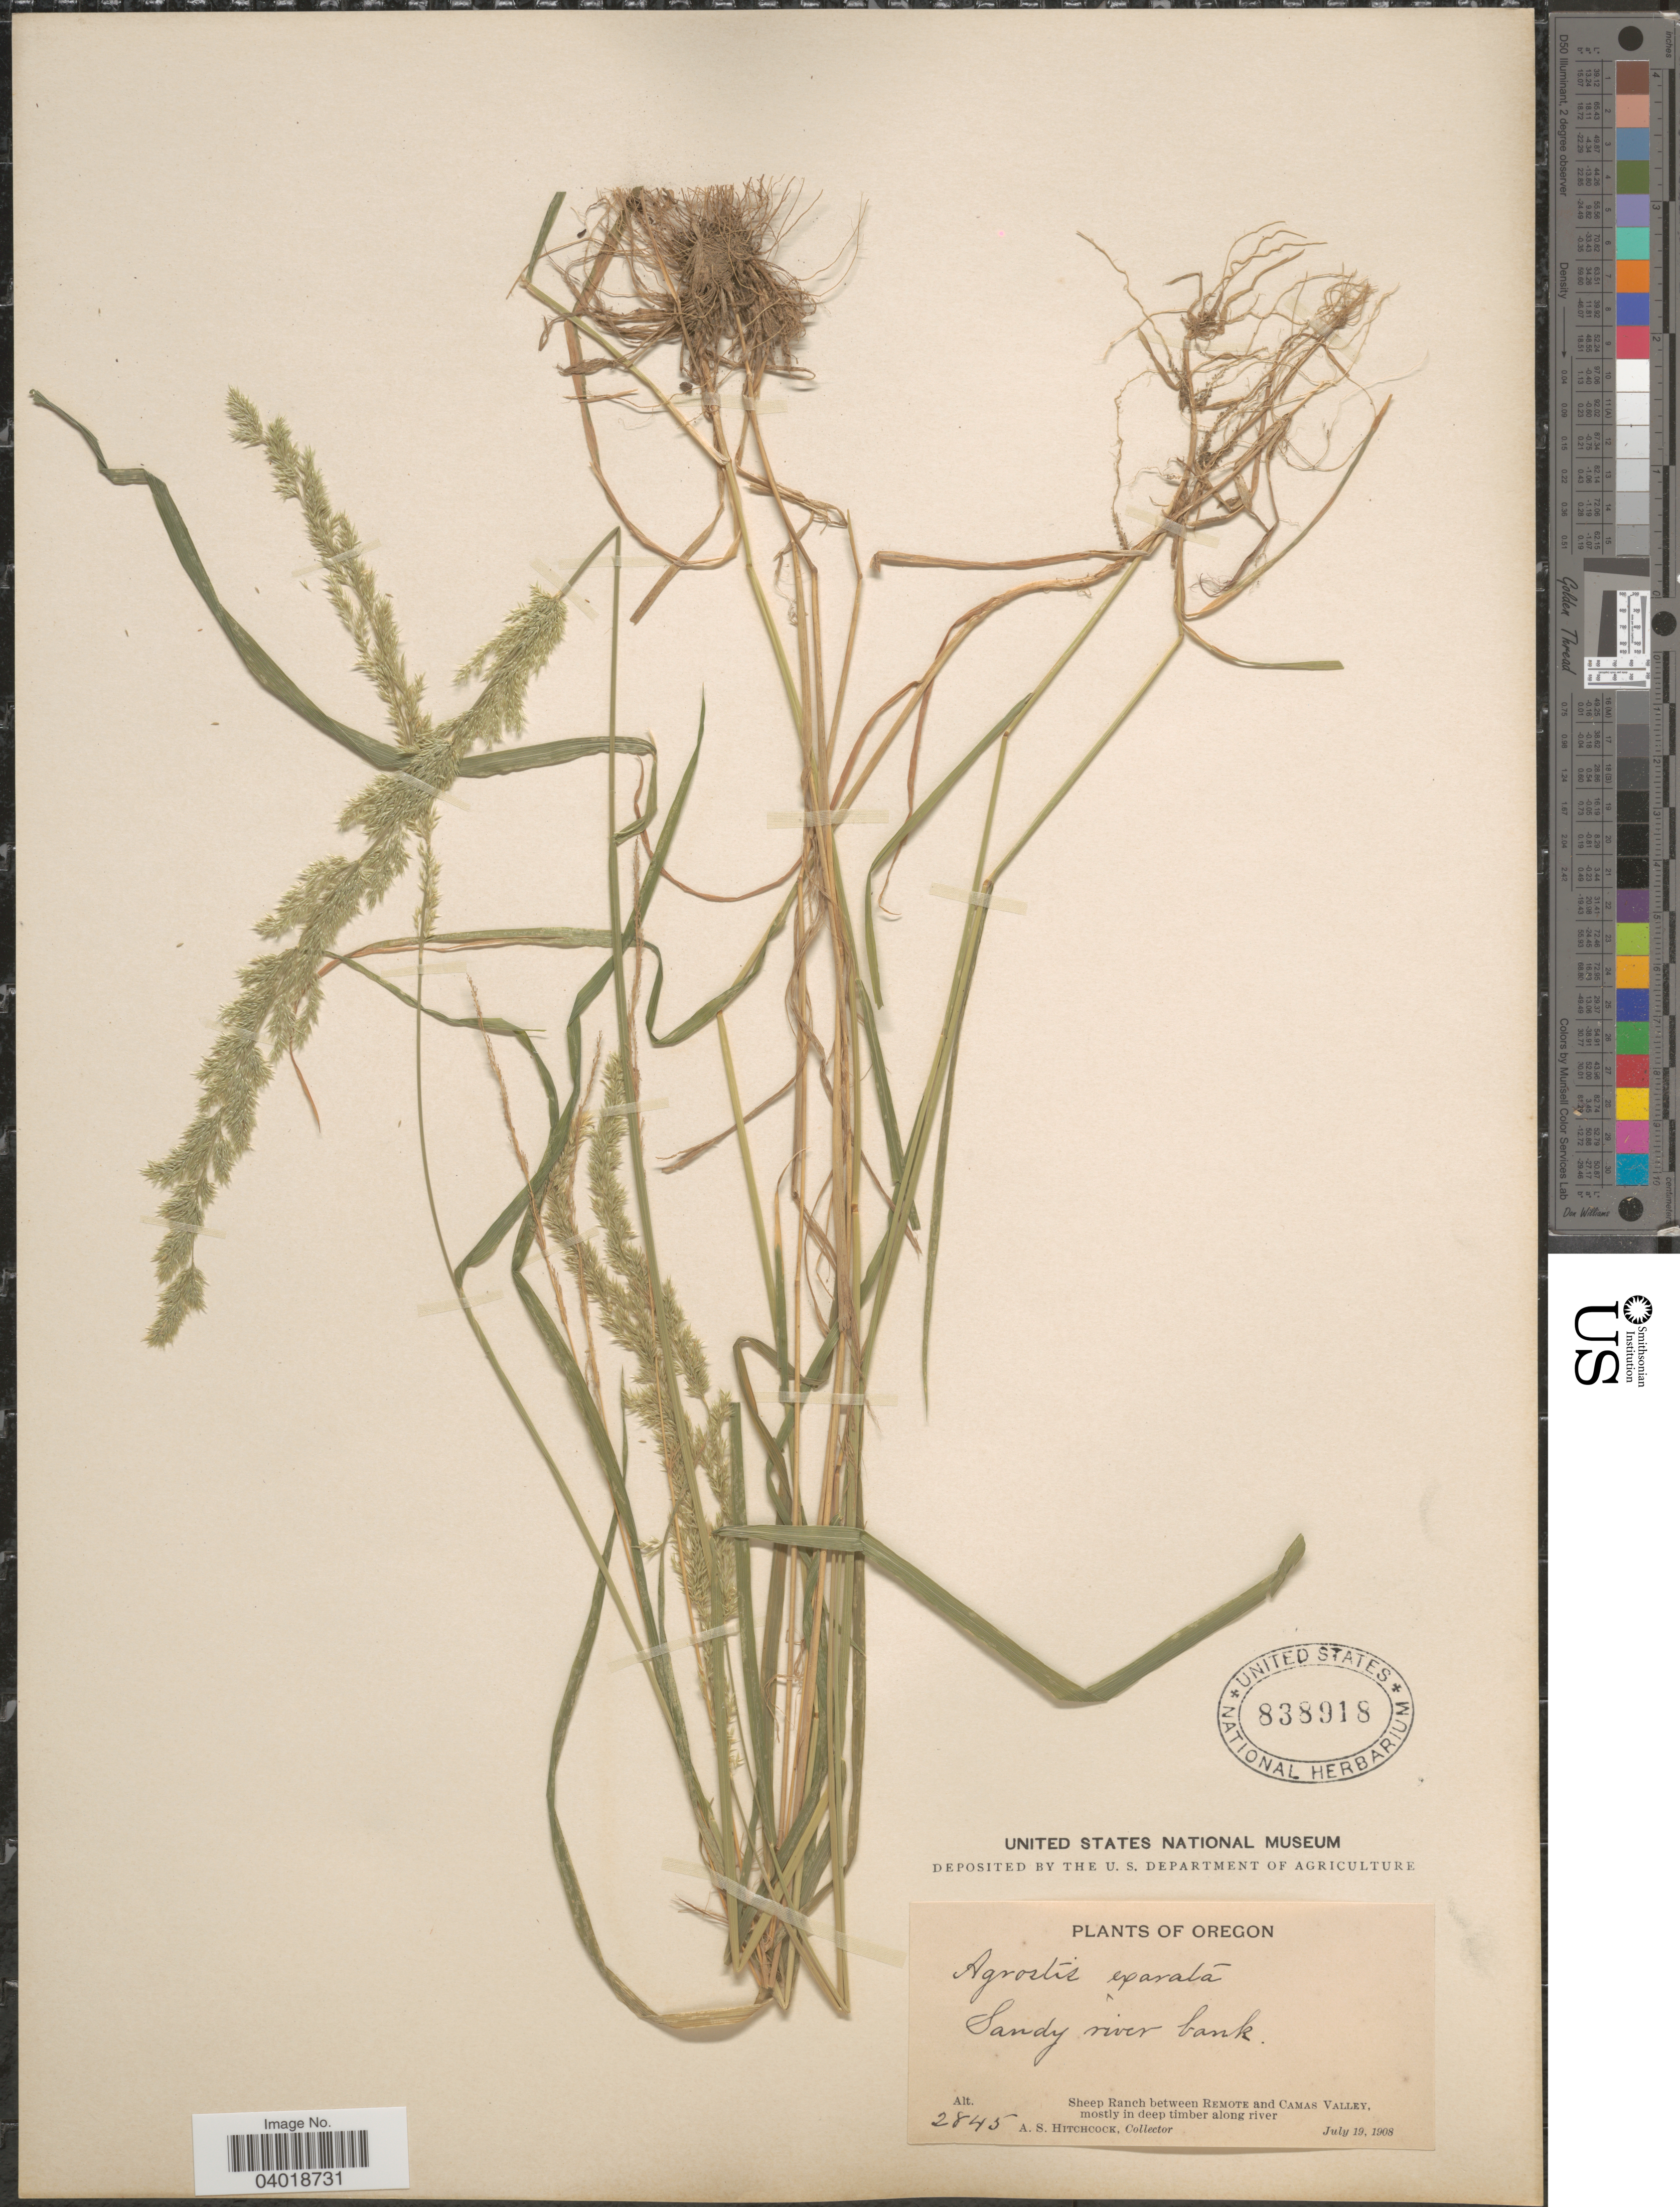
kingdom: Plantae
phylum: Tracheophyta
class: Liliopsida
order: Poales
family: Poaceae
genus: Agrostis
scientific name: Agrostis exarata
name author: Trin.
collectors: A. S. Hitchcock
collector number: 2845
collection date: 1908-07-19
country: United States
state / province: Oregon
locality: Sandy river bank. Sheep Ranch between Remote and Camas Valley, mostly in deep timber along river.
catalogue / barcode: US 838918